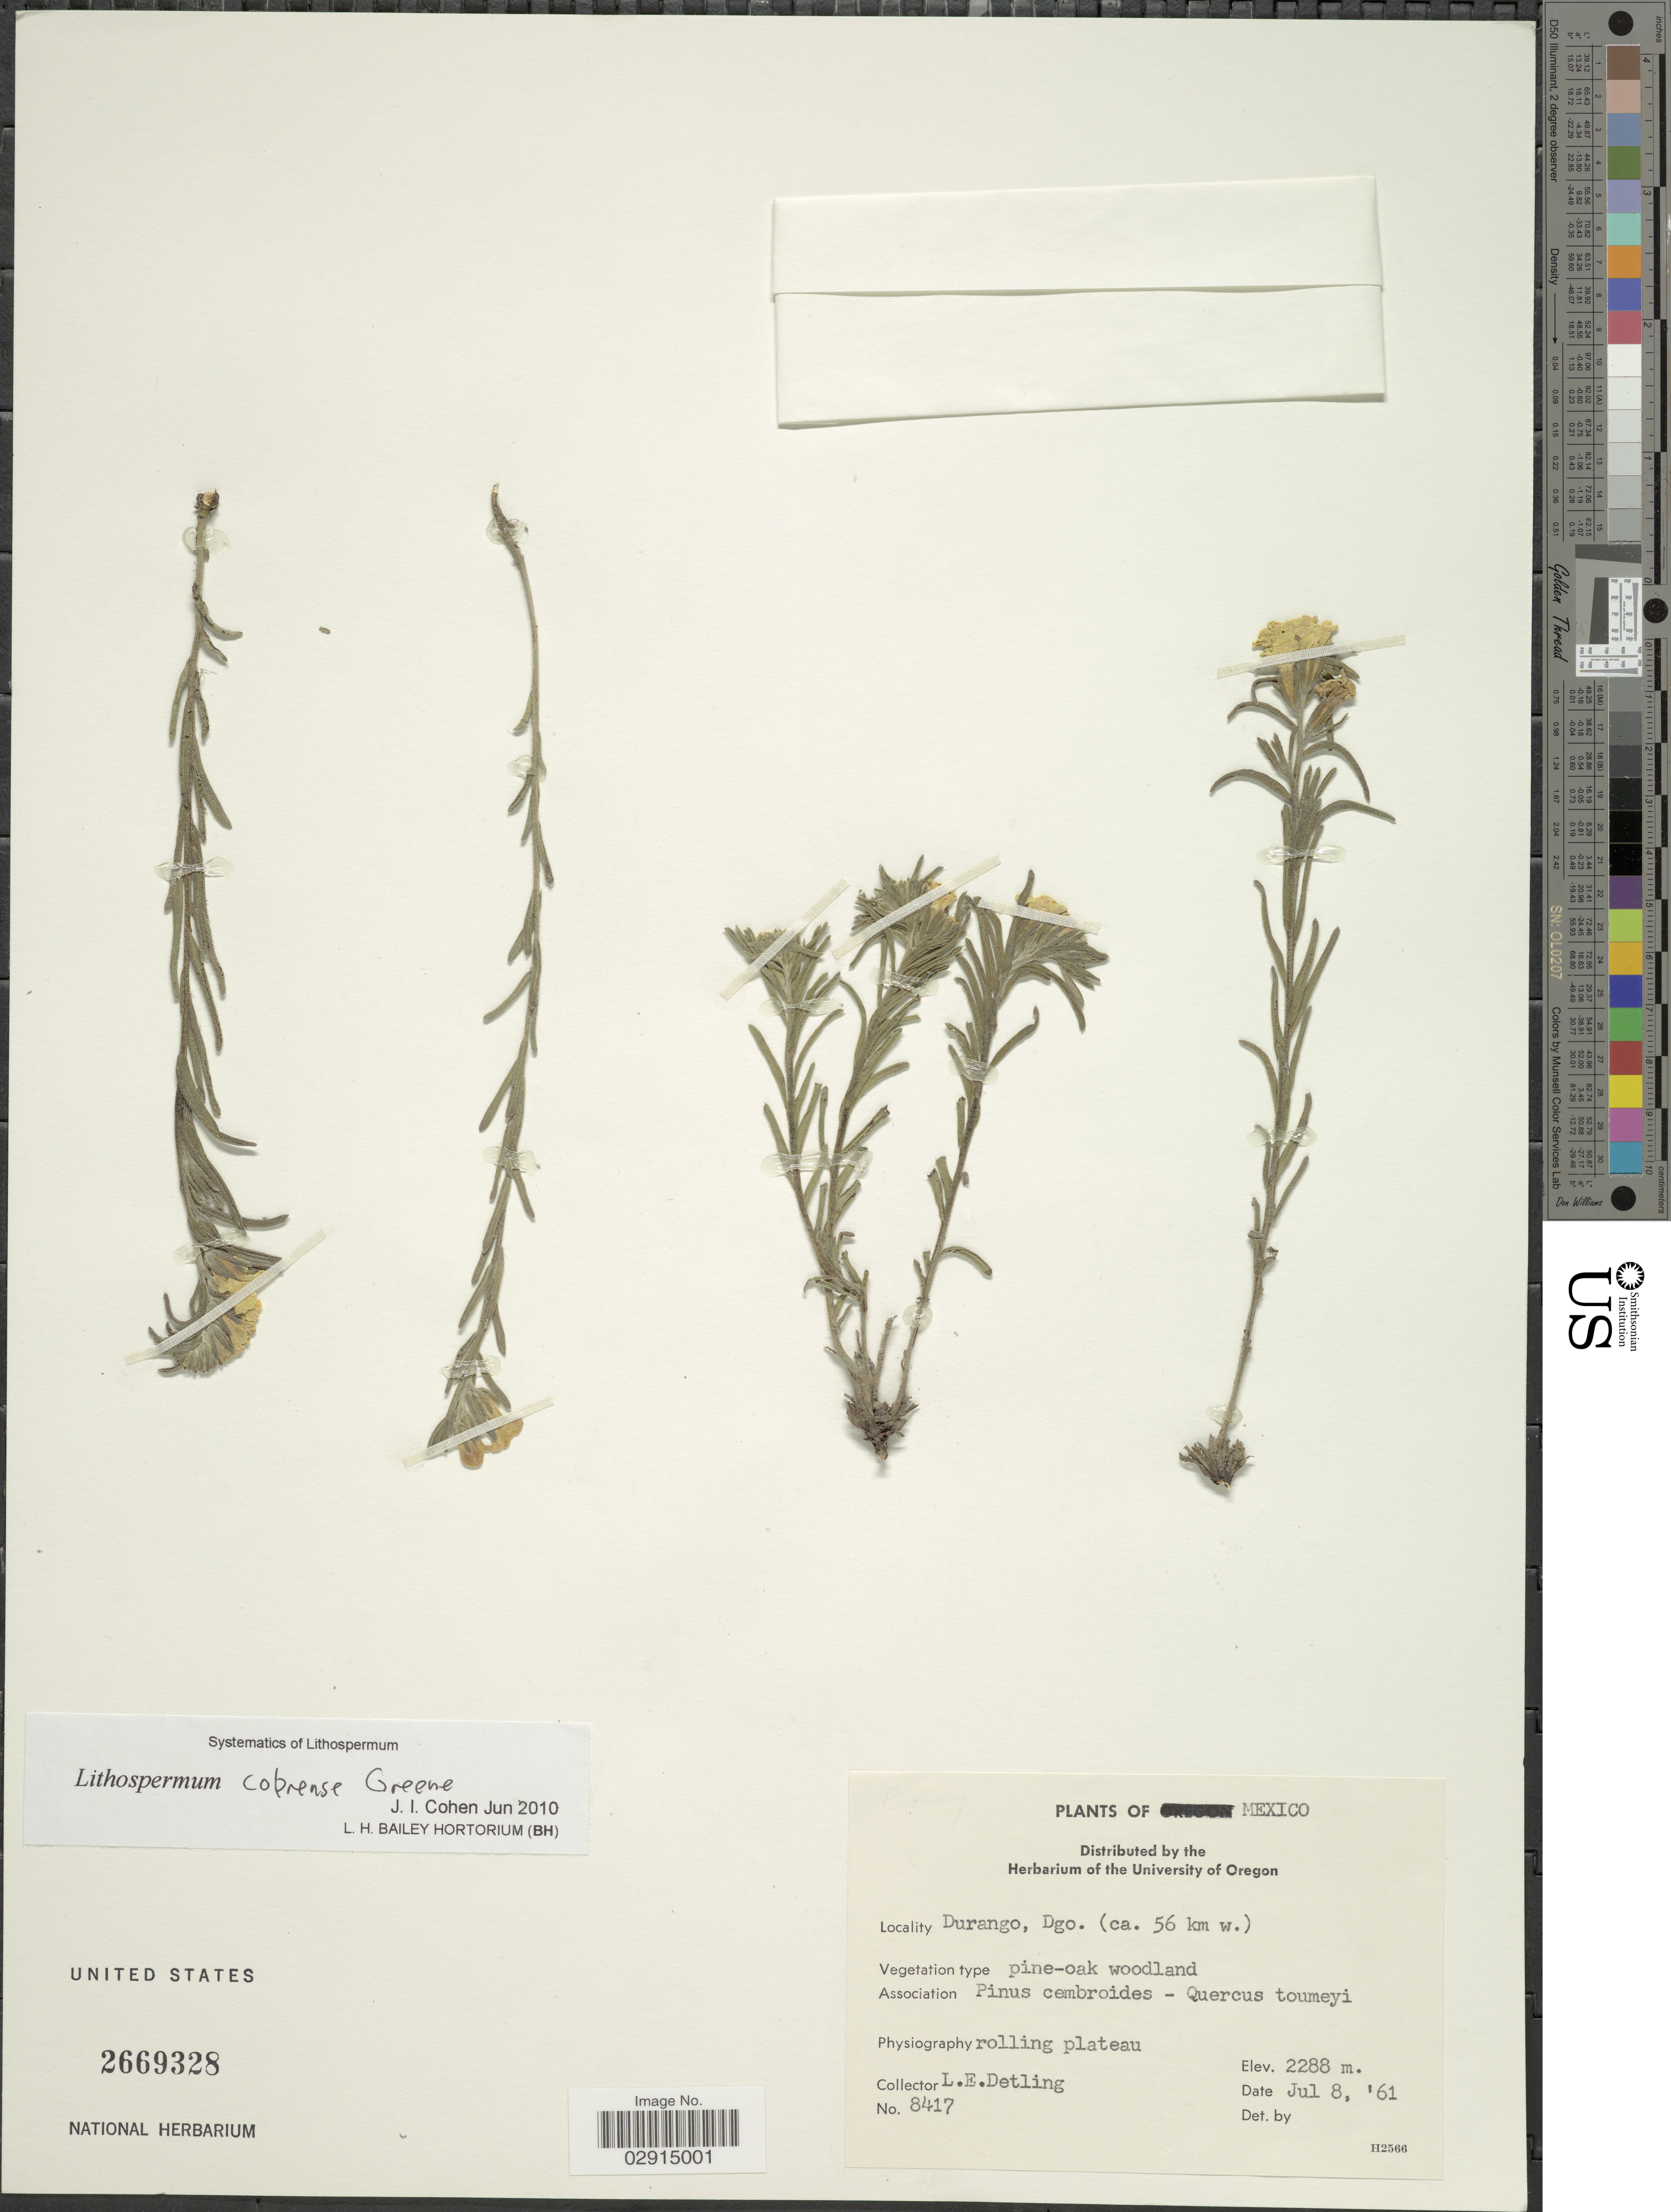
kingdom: Plantae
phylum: Tracheophyta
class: Magnoliopsida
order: Boraginales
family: Boraginaceae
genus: Lithospermum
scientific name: Lithospermum cobrense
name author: Greene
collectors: L. E. Detling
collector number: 8417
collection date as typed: Transcribed d/m/y: 8/7/61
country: Mexico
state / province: Durango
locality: Durango, Dgo. (ca. 56 km w.). Mexico.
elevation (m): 2288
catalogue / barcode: US 2669328